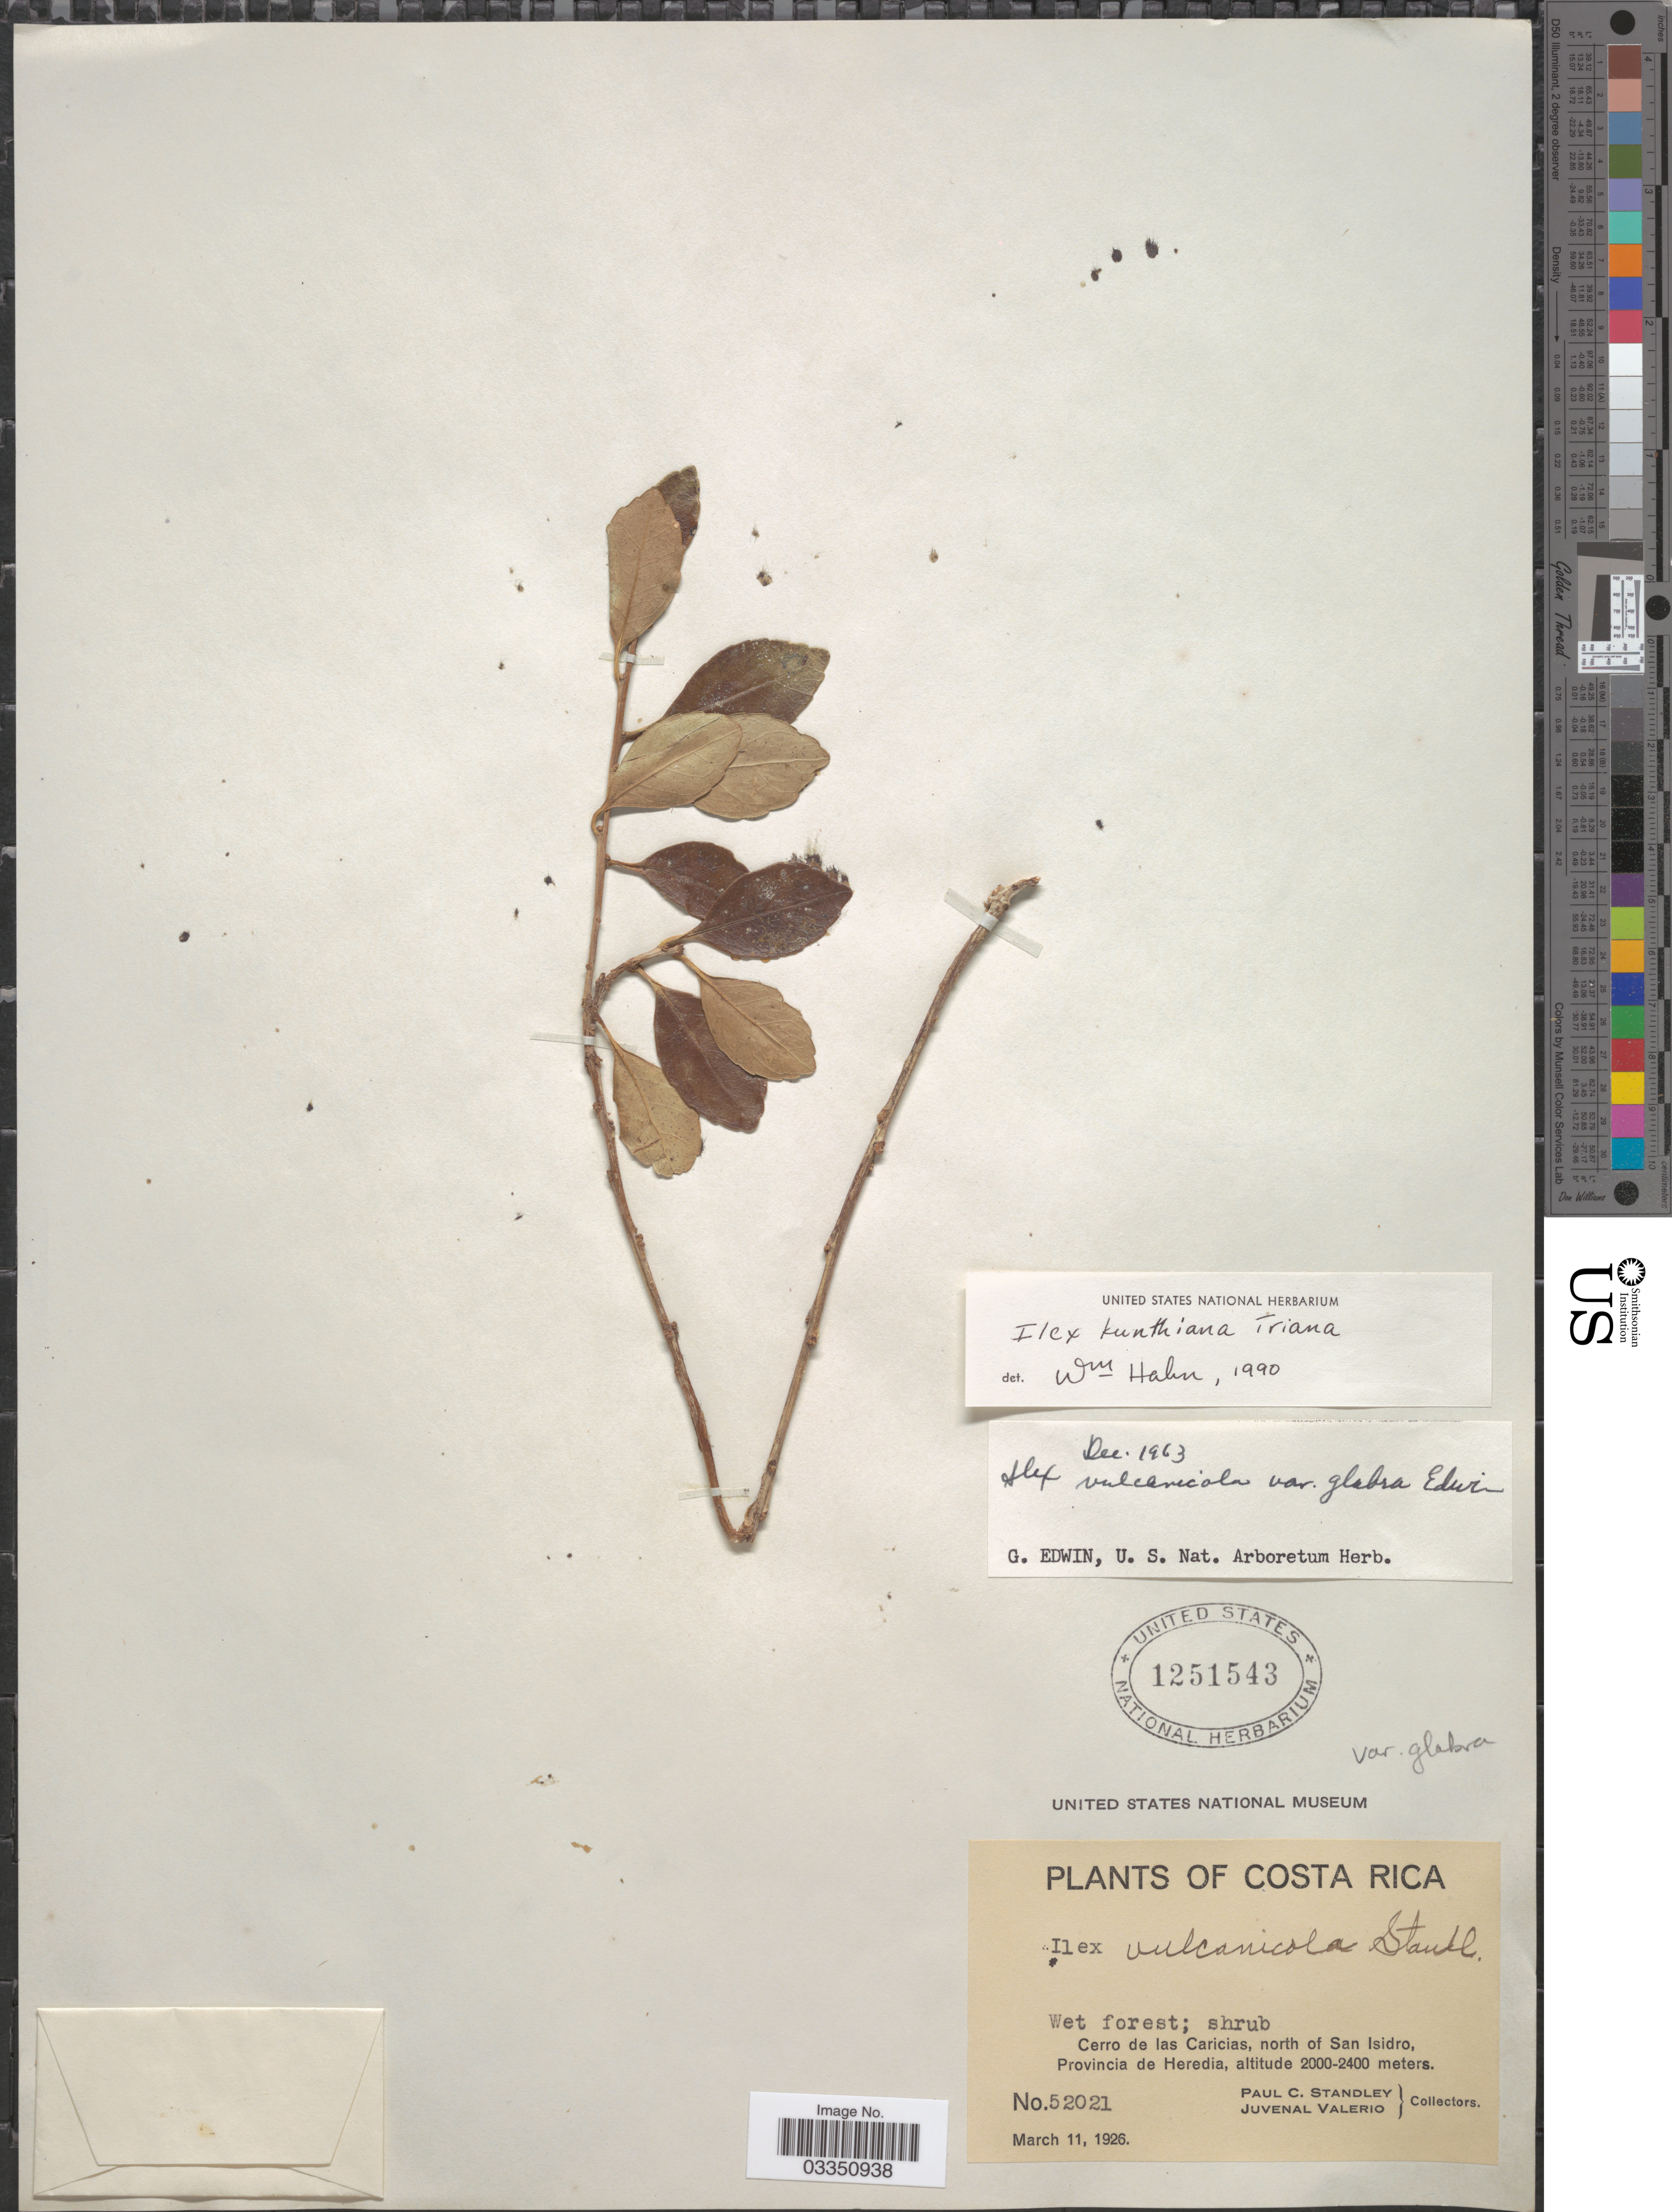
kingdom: Plantae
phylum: Tracheophyta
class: Magnoliopsida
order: Aquifoliales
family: Aquifoliaceae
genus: Ilex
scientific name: Ilex kunthiana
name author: Triana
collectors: P. C. Standley & J. Valerio R.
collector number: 52021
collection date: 1926-03-11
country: Costa Rica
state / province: Heredia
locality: Cerro de las Caricias, north of San Isidro.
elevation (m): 2000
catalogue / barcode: US 1251543